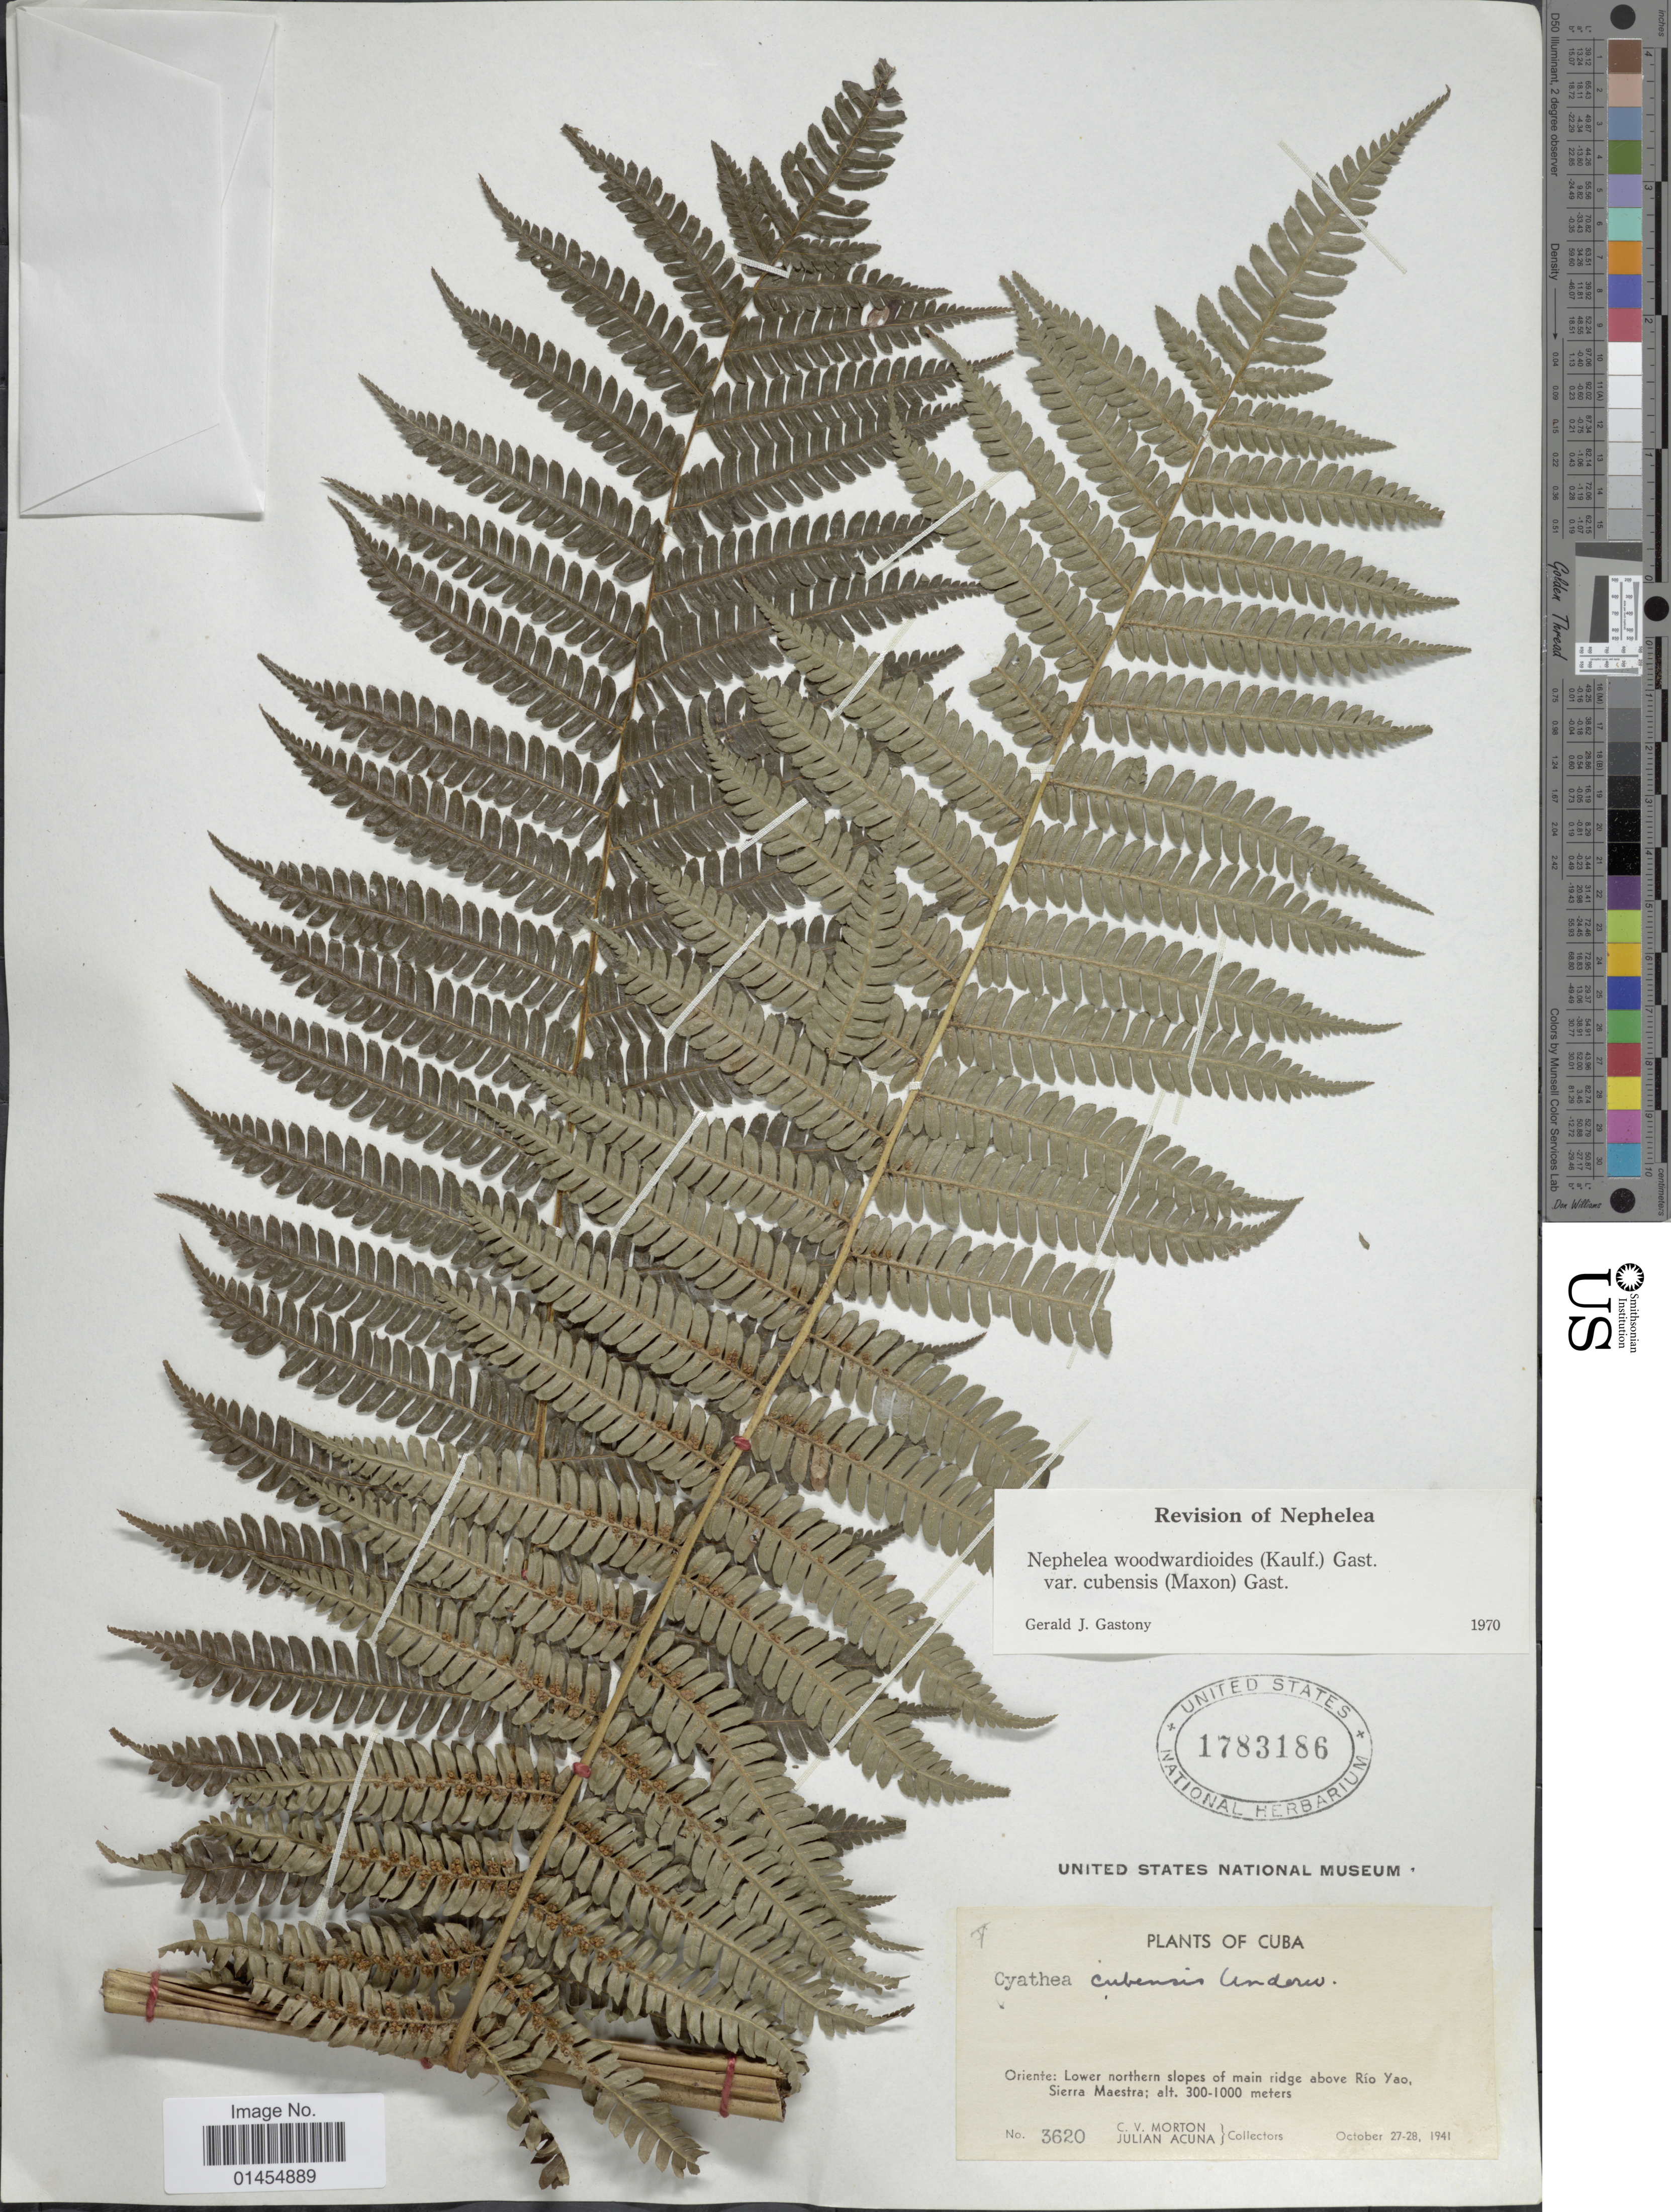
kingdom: Plantae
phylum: Tracheophyta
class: Polypodiopsida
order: Cyatheales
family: Cyatheaceae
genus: Alsophila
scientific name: Alsophila woodwardioides var. cubensis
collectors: C. V. Morton & J. B. Acuña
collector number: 3620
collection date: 1941-10-27/1941-10-28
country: Cuba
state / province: Oriente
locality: Lower northern slopes of main ridge above Río Yao, Sierra Maestra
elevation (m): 300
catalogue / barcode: US 1783186